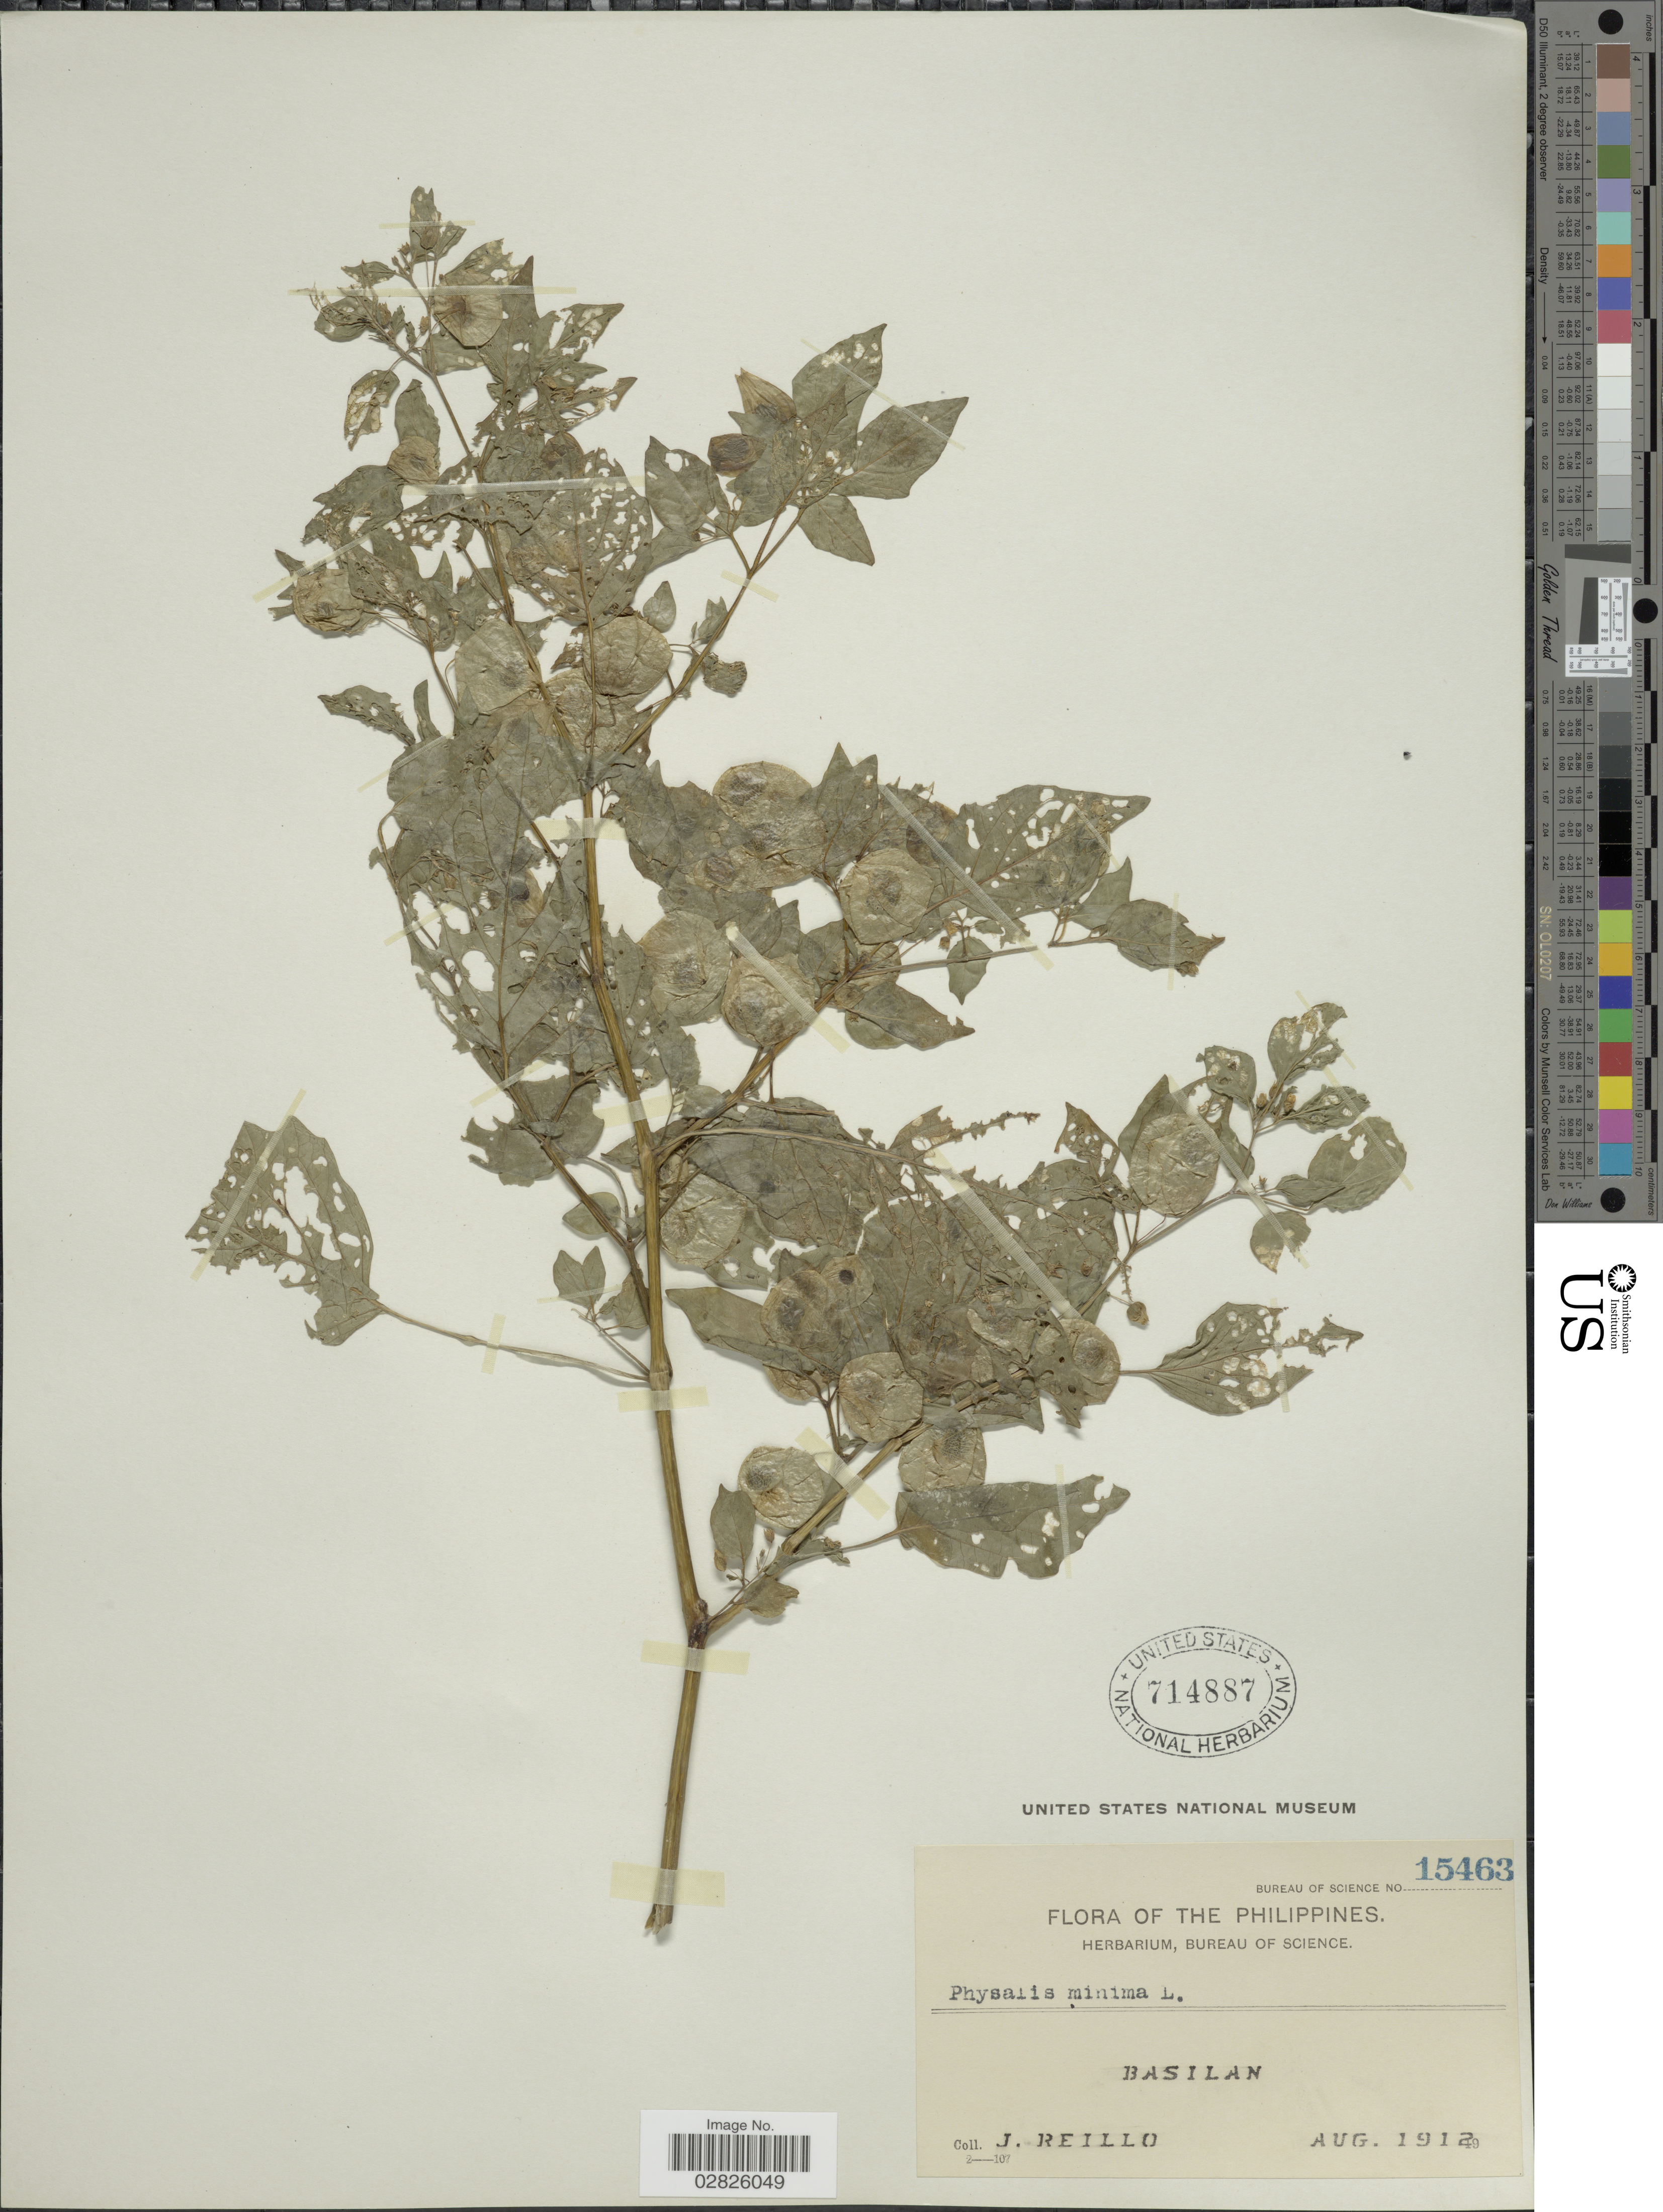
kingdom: Plantae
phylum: Tracheophyta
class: Magnoliopsida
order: Solanales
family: Solanaceae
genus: Physalis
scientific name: Physalis minima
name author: L.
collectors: J. Reillo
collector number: Bureau of Science 15463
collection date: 1912-08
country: Philippines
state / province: Muslim Mindanao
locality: Basilan.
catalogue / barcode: US 714887